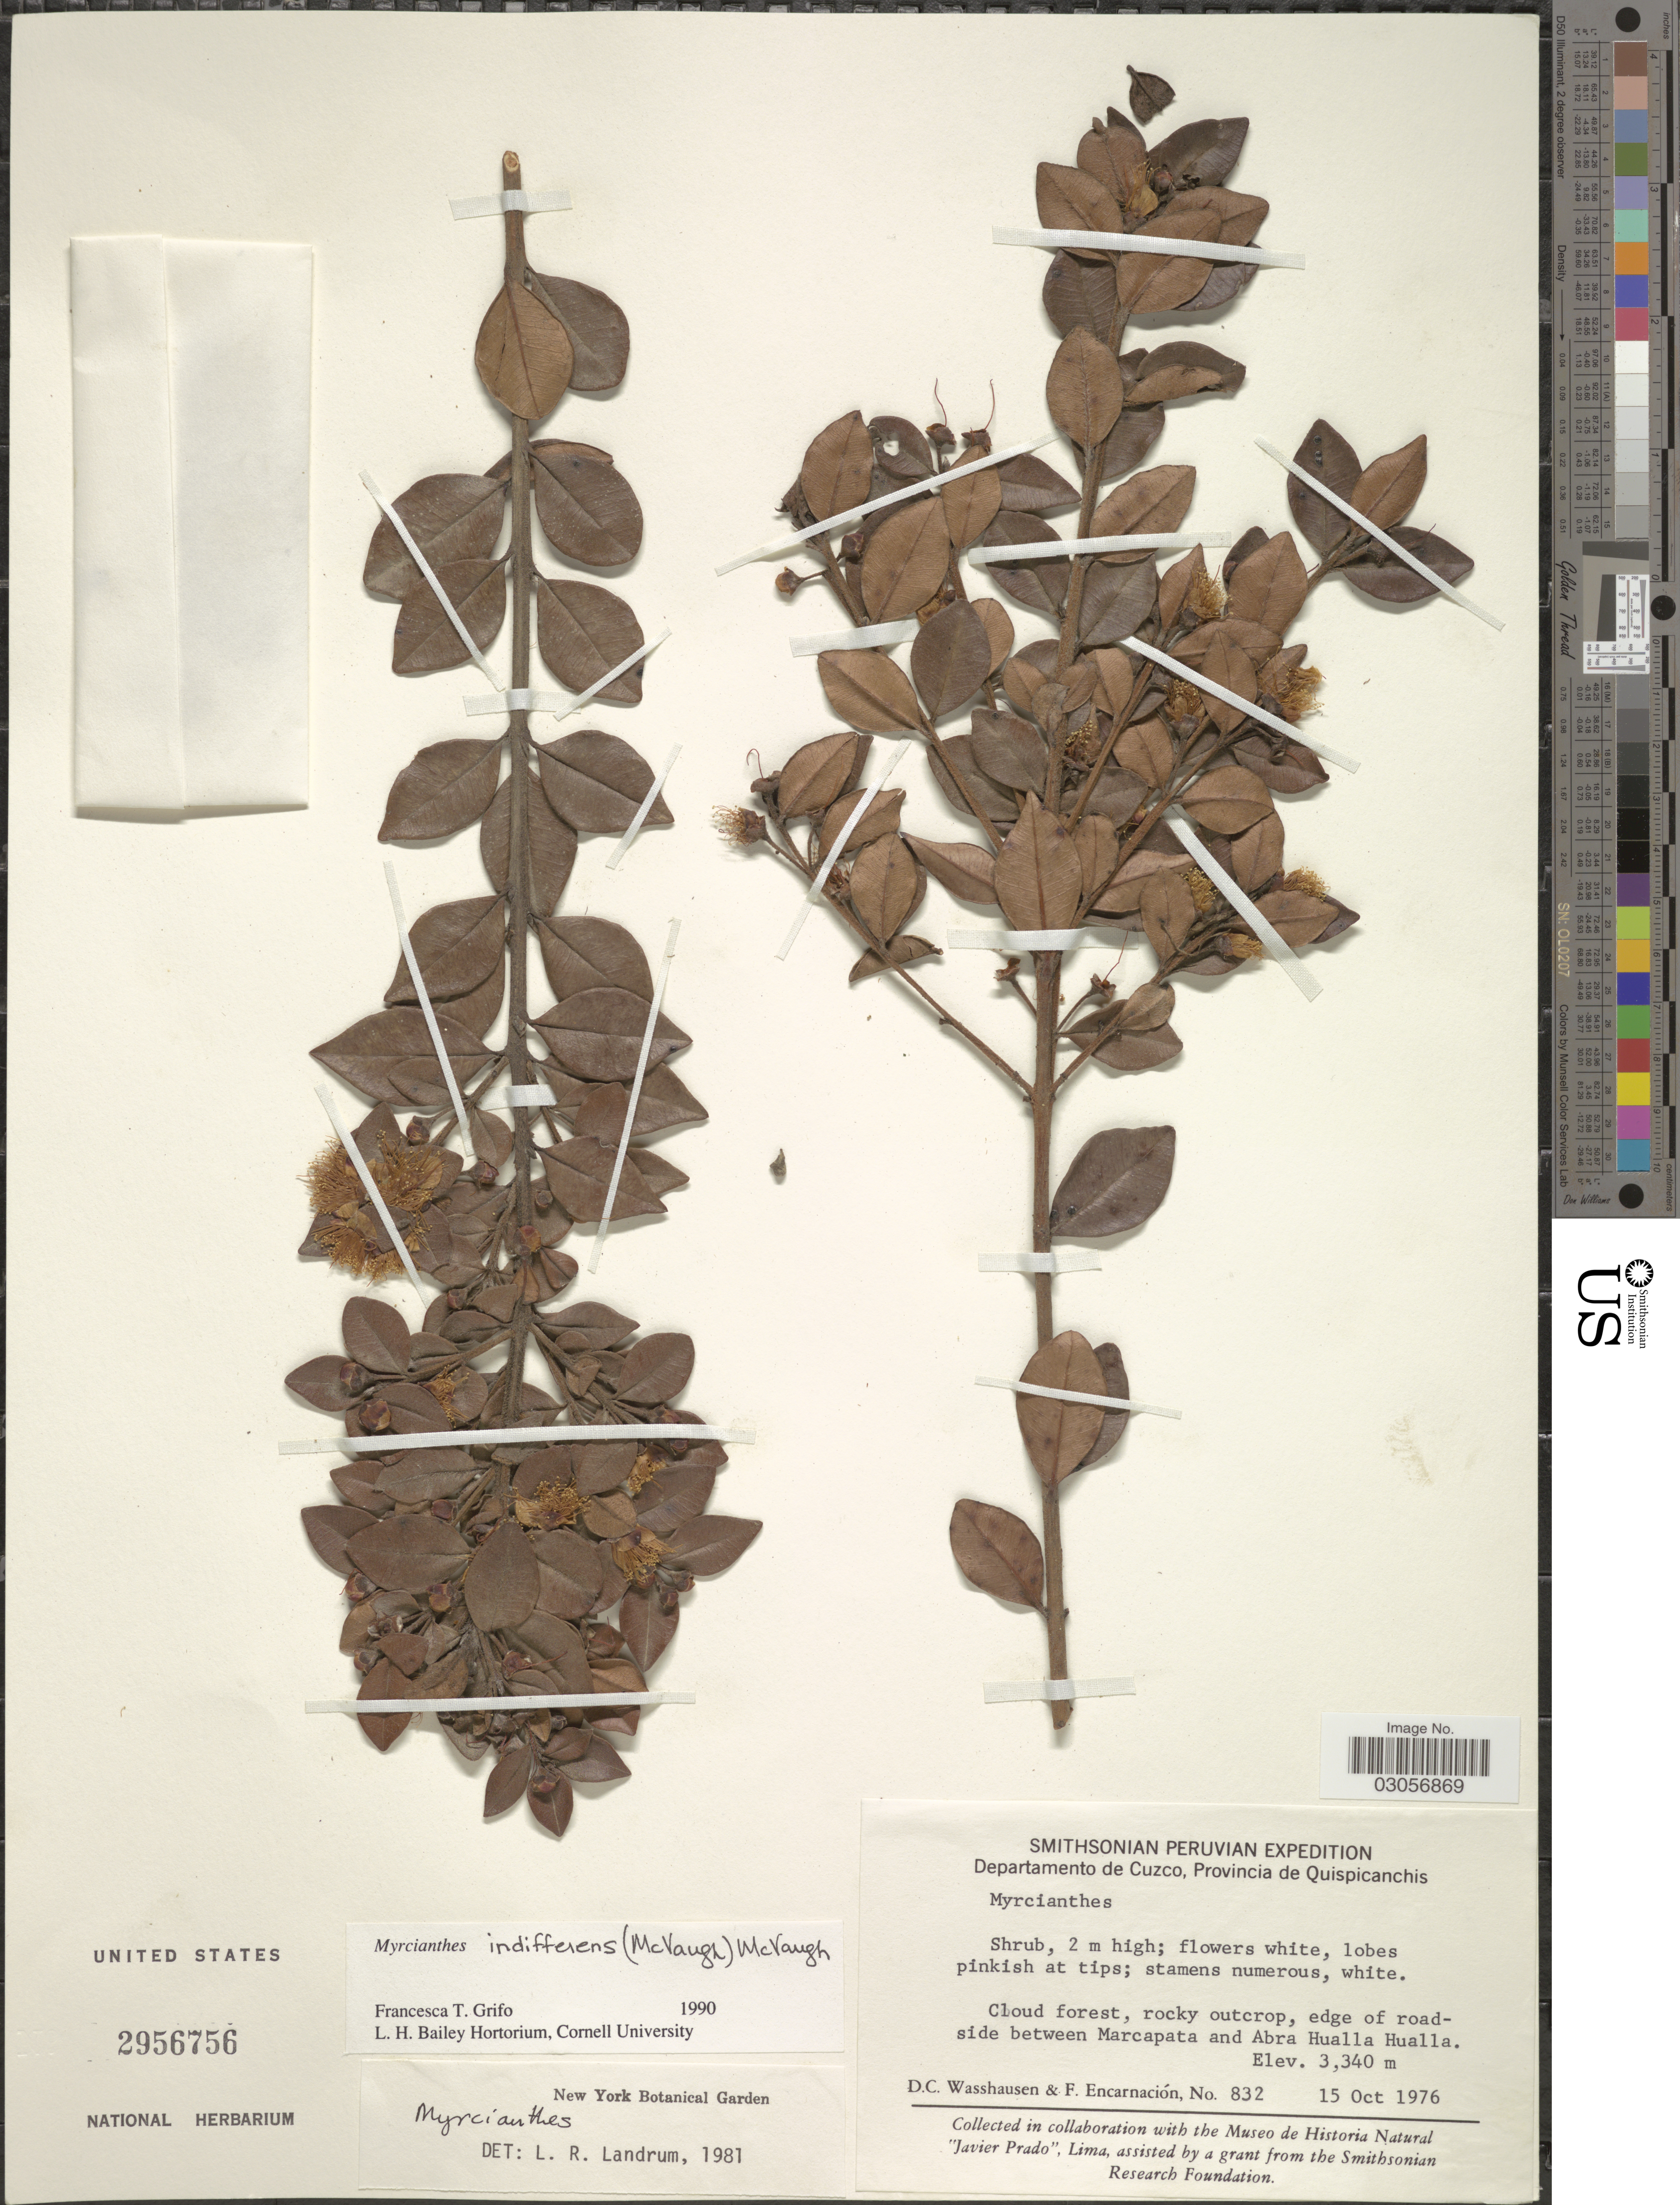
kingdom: Plantae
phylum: Tracheophyta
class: Magnoliopsida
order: Myrtales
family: Myrtaceae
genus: Myrcianthes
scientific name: Myrcianthes indifferens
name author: (McVaugh) McVaugh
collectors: D. C. Wasshausen & F. Encarnación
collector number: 832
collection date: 1976-10-15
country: Peru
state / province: Cusco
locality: Departamento de Cuzco, Provincia de Quispicanchis, Cloud forest, rocky outcrop, edge of roadside between Marcapata and Abra Hualla Hualla.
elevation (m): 3340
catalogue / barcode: US 2956756